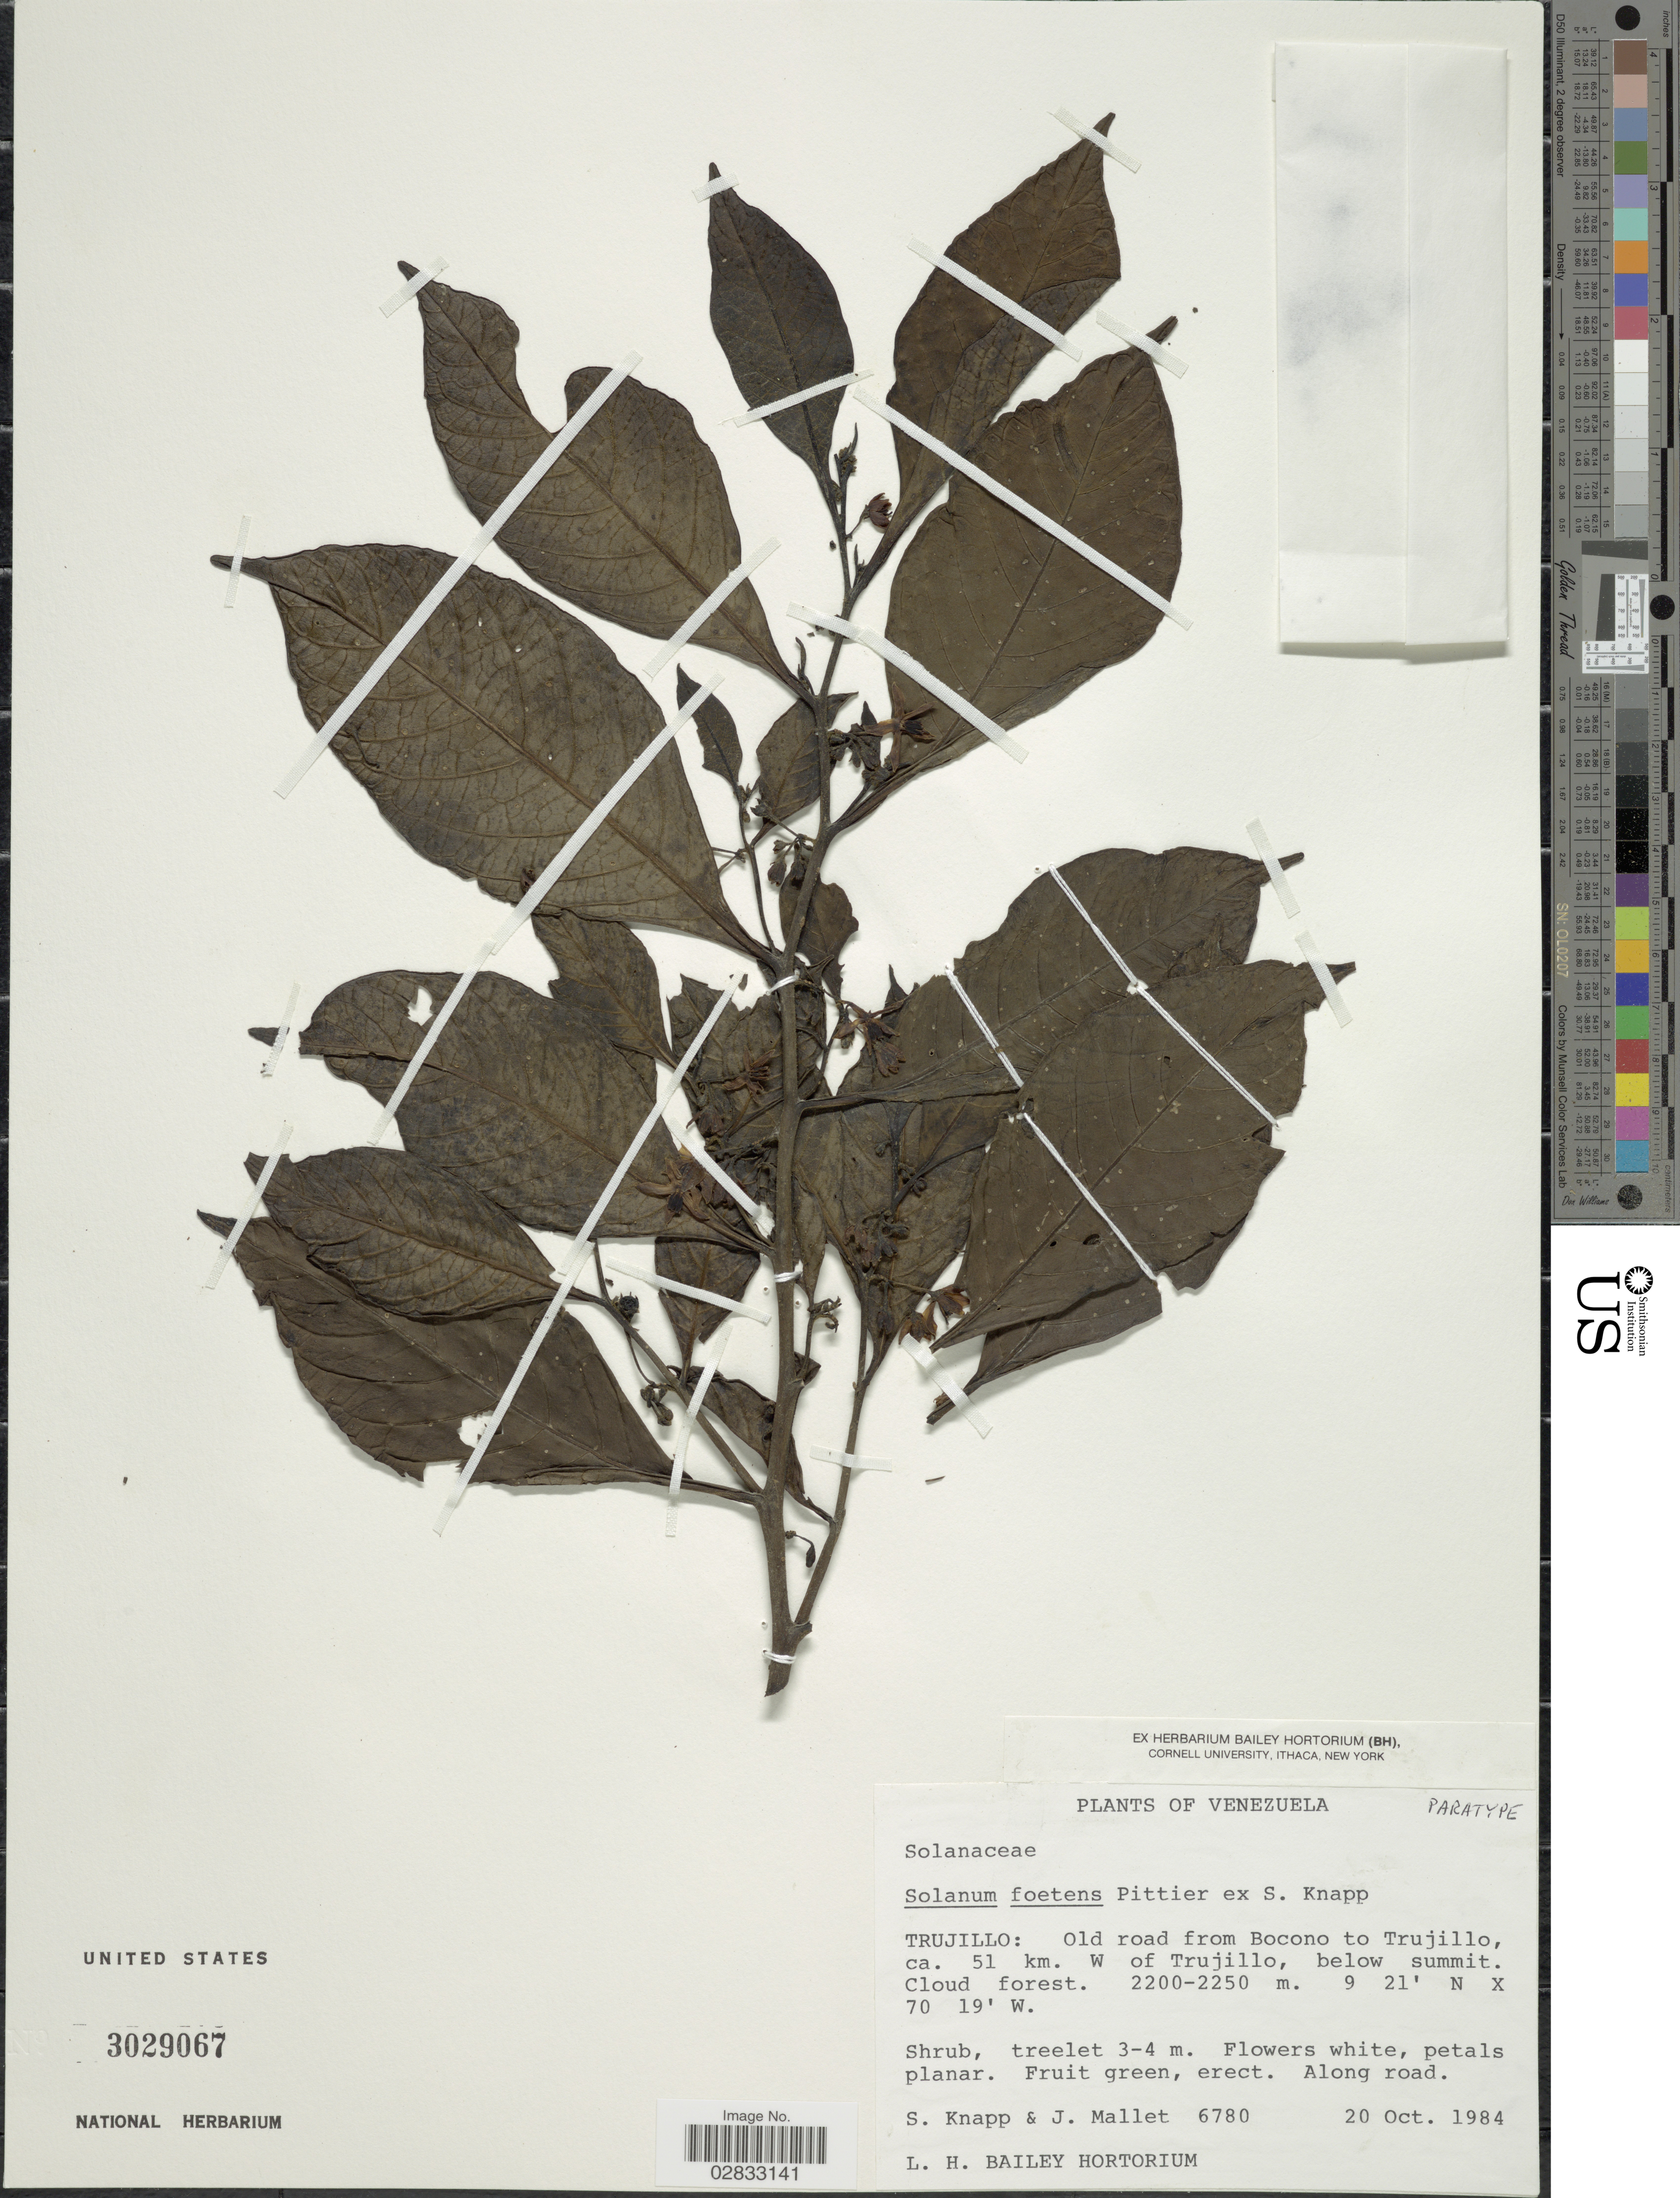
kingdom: Plantae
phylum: Tracheophyta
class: Magnoliopsida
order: Solanales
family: Solanaceae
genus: Solanum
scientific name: Solanum foetens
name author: Pittier ex S. Knapp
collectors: S. Knapp & J. Mallet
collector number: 6780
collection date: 1984-10-20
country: Venezuela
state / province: Trujillo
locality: Old road from Bocono to Trujillo, ca. 51 km. W of Trujillo, below summit.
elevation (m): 2200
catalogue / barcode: US 3029067